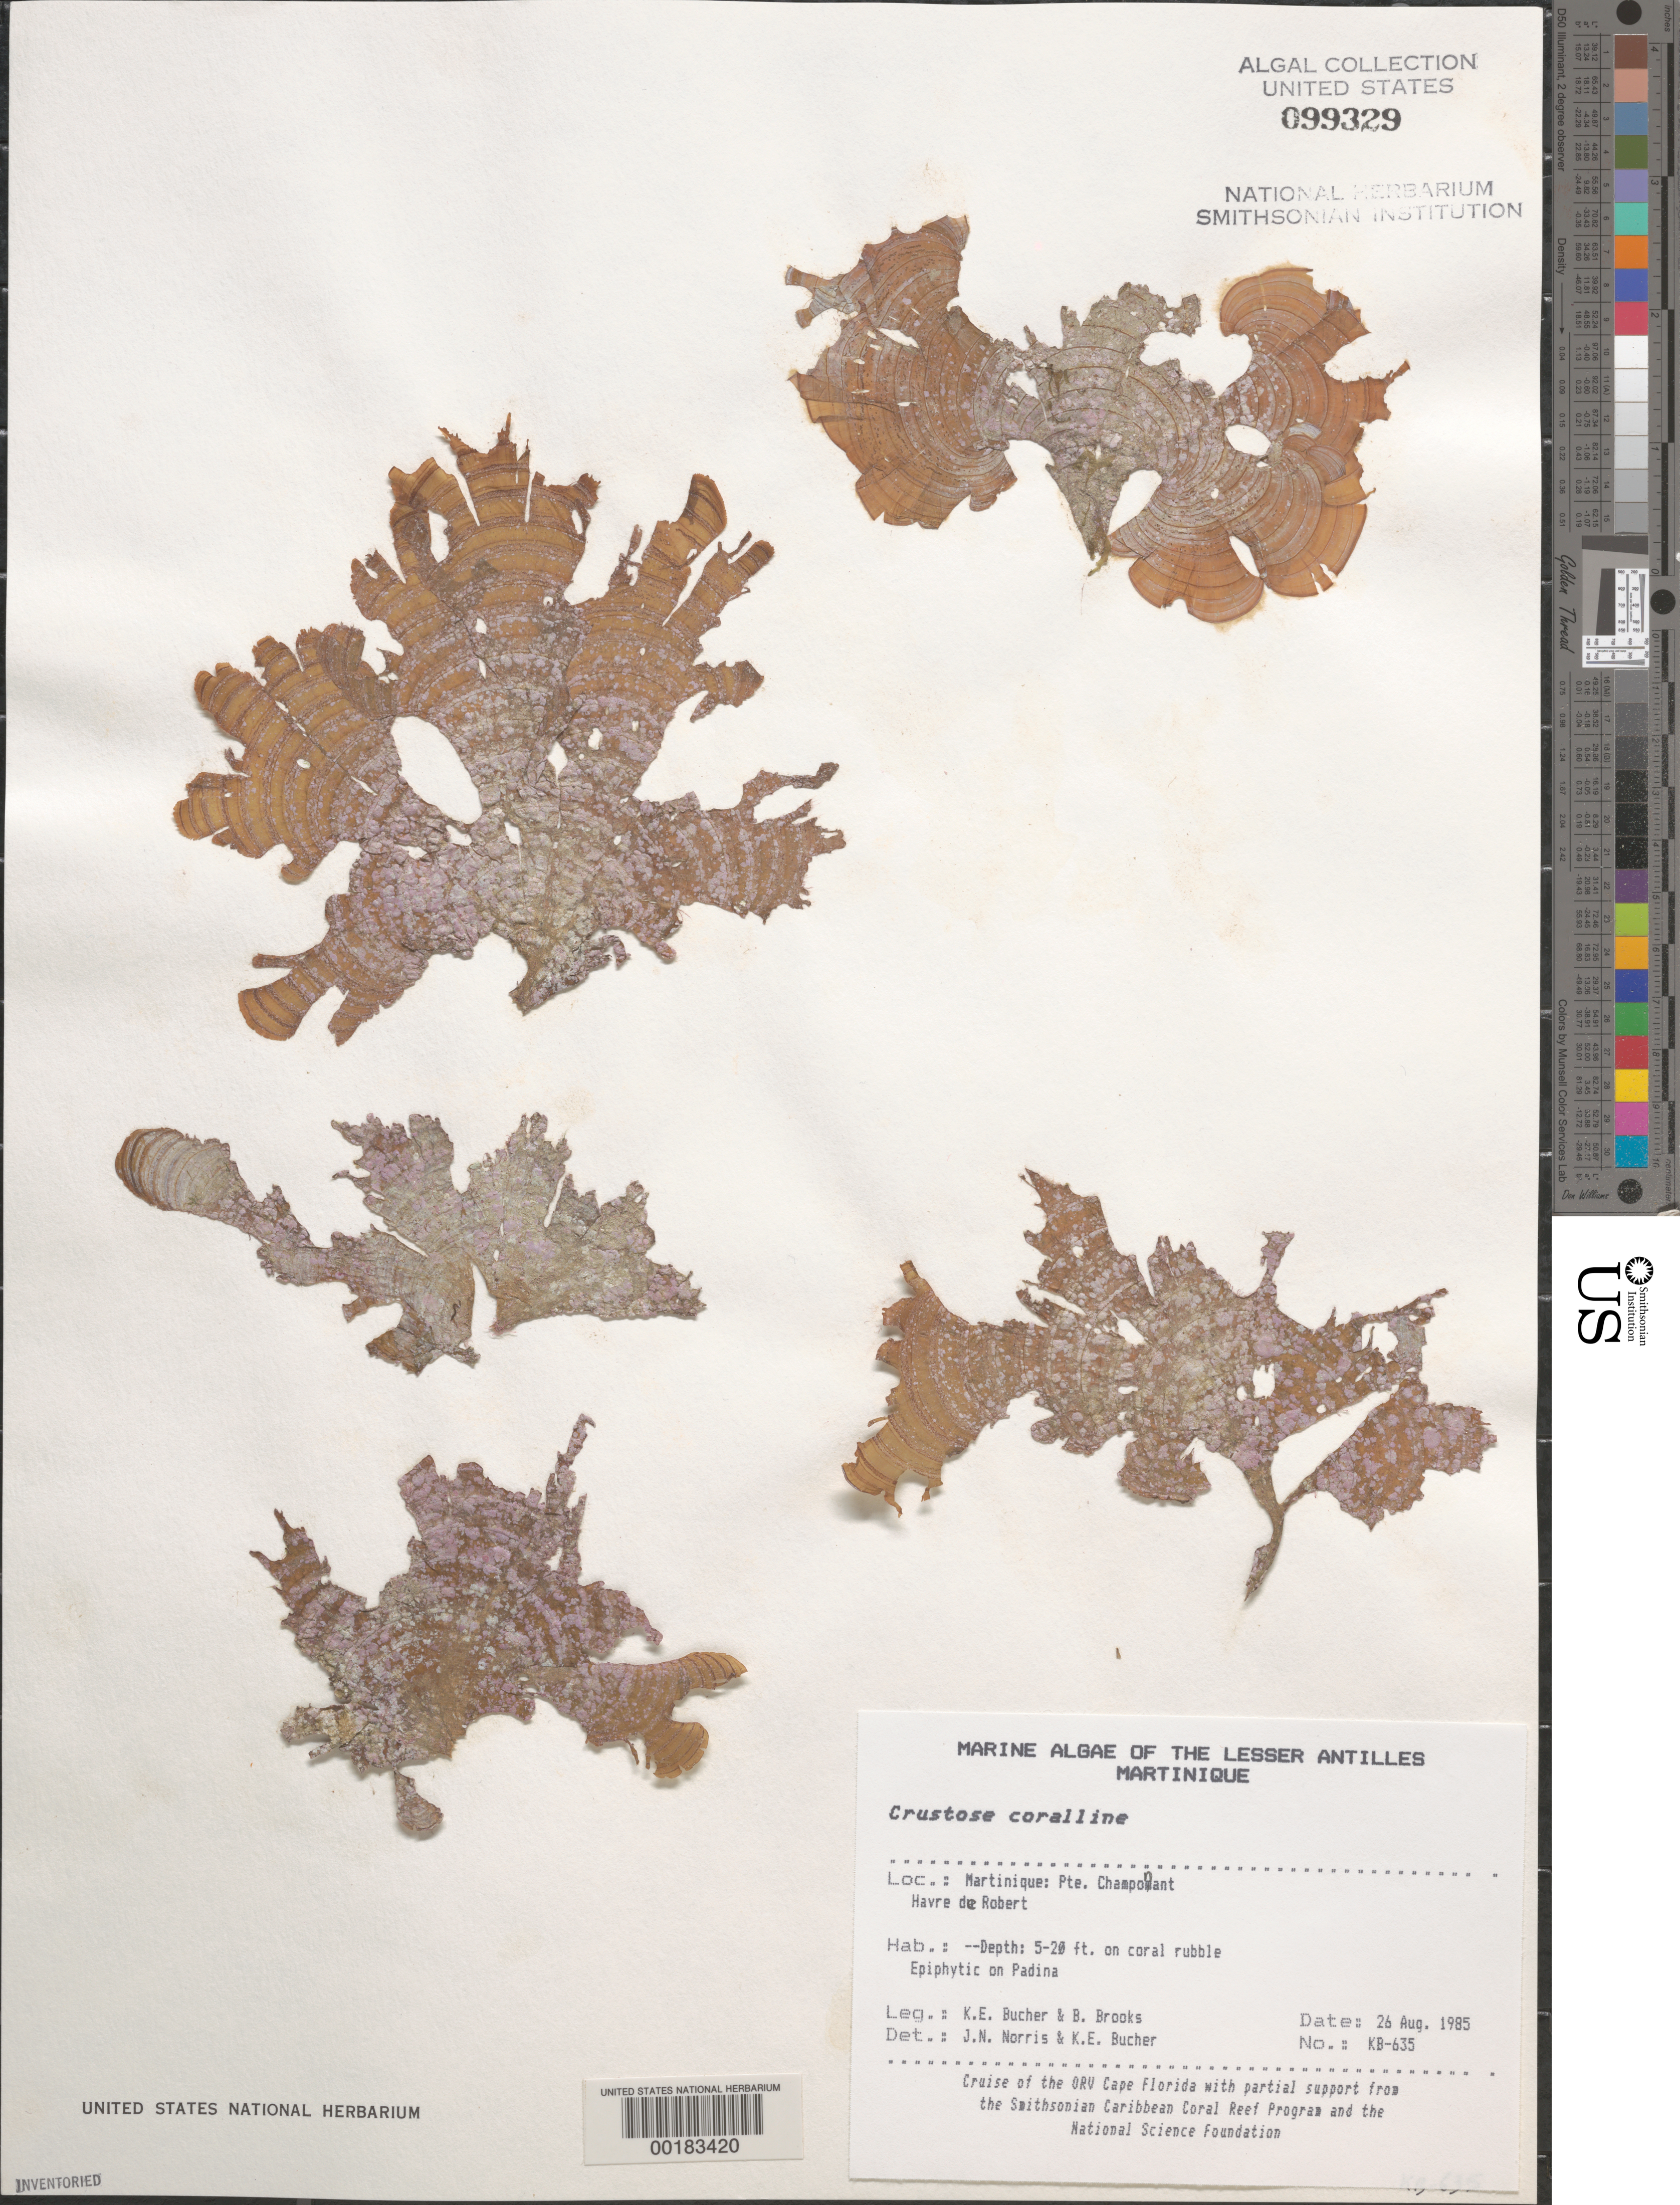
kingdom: Plantae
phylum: Rhodophyta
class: Florideophyceae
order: Corallinales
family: Corallinaceae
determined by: Norris, J. N.; Bucher, K. E.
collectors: K. E. Bucher & B. Brooks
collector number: Kb-635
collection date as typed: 26 Aug 1985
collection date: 1985-08-26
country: Martinique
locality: Pointe Champonant, Havre du Robert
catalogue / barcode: US 99329